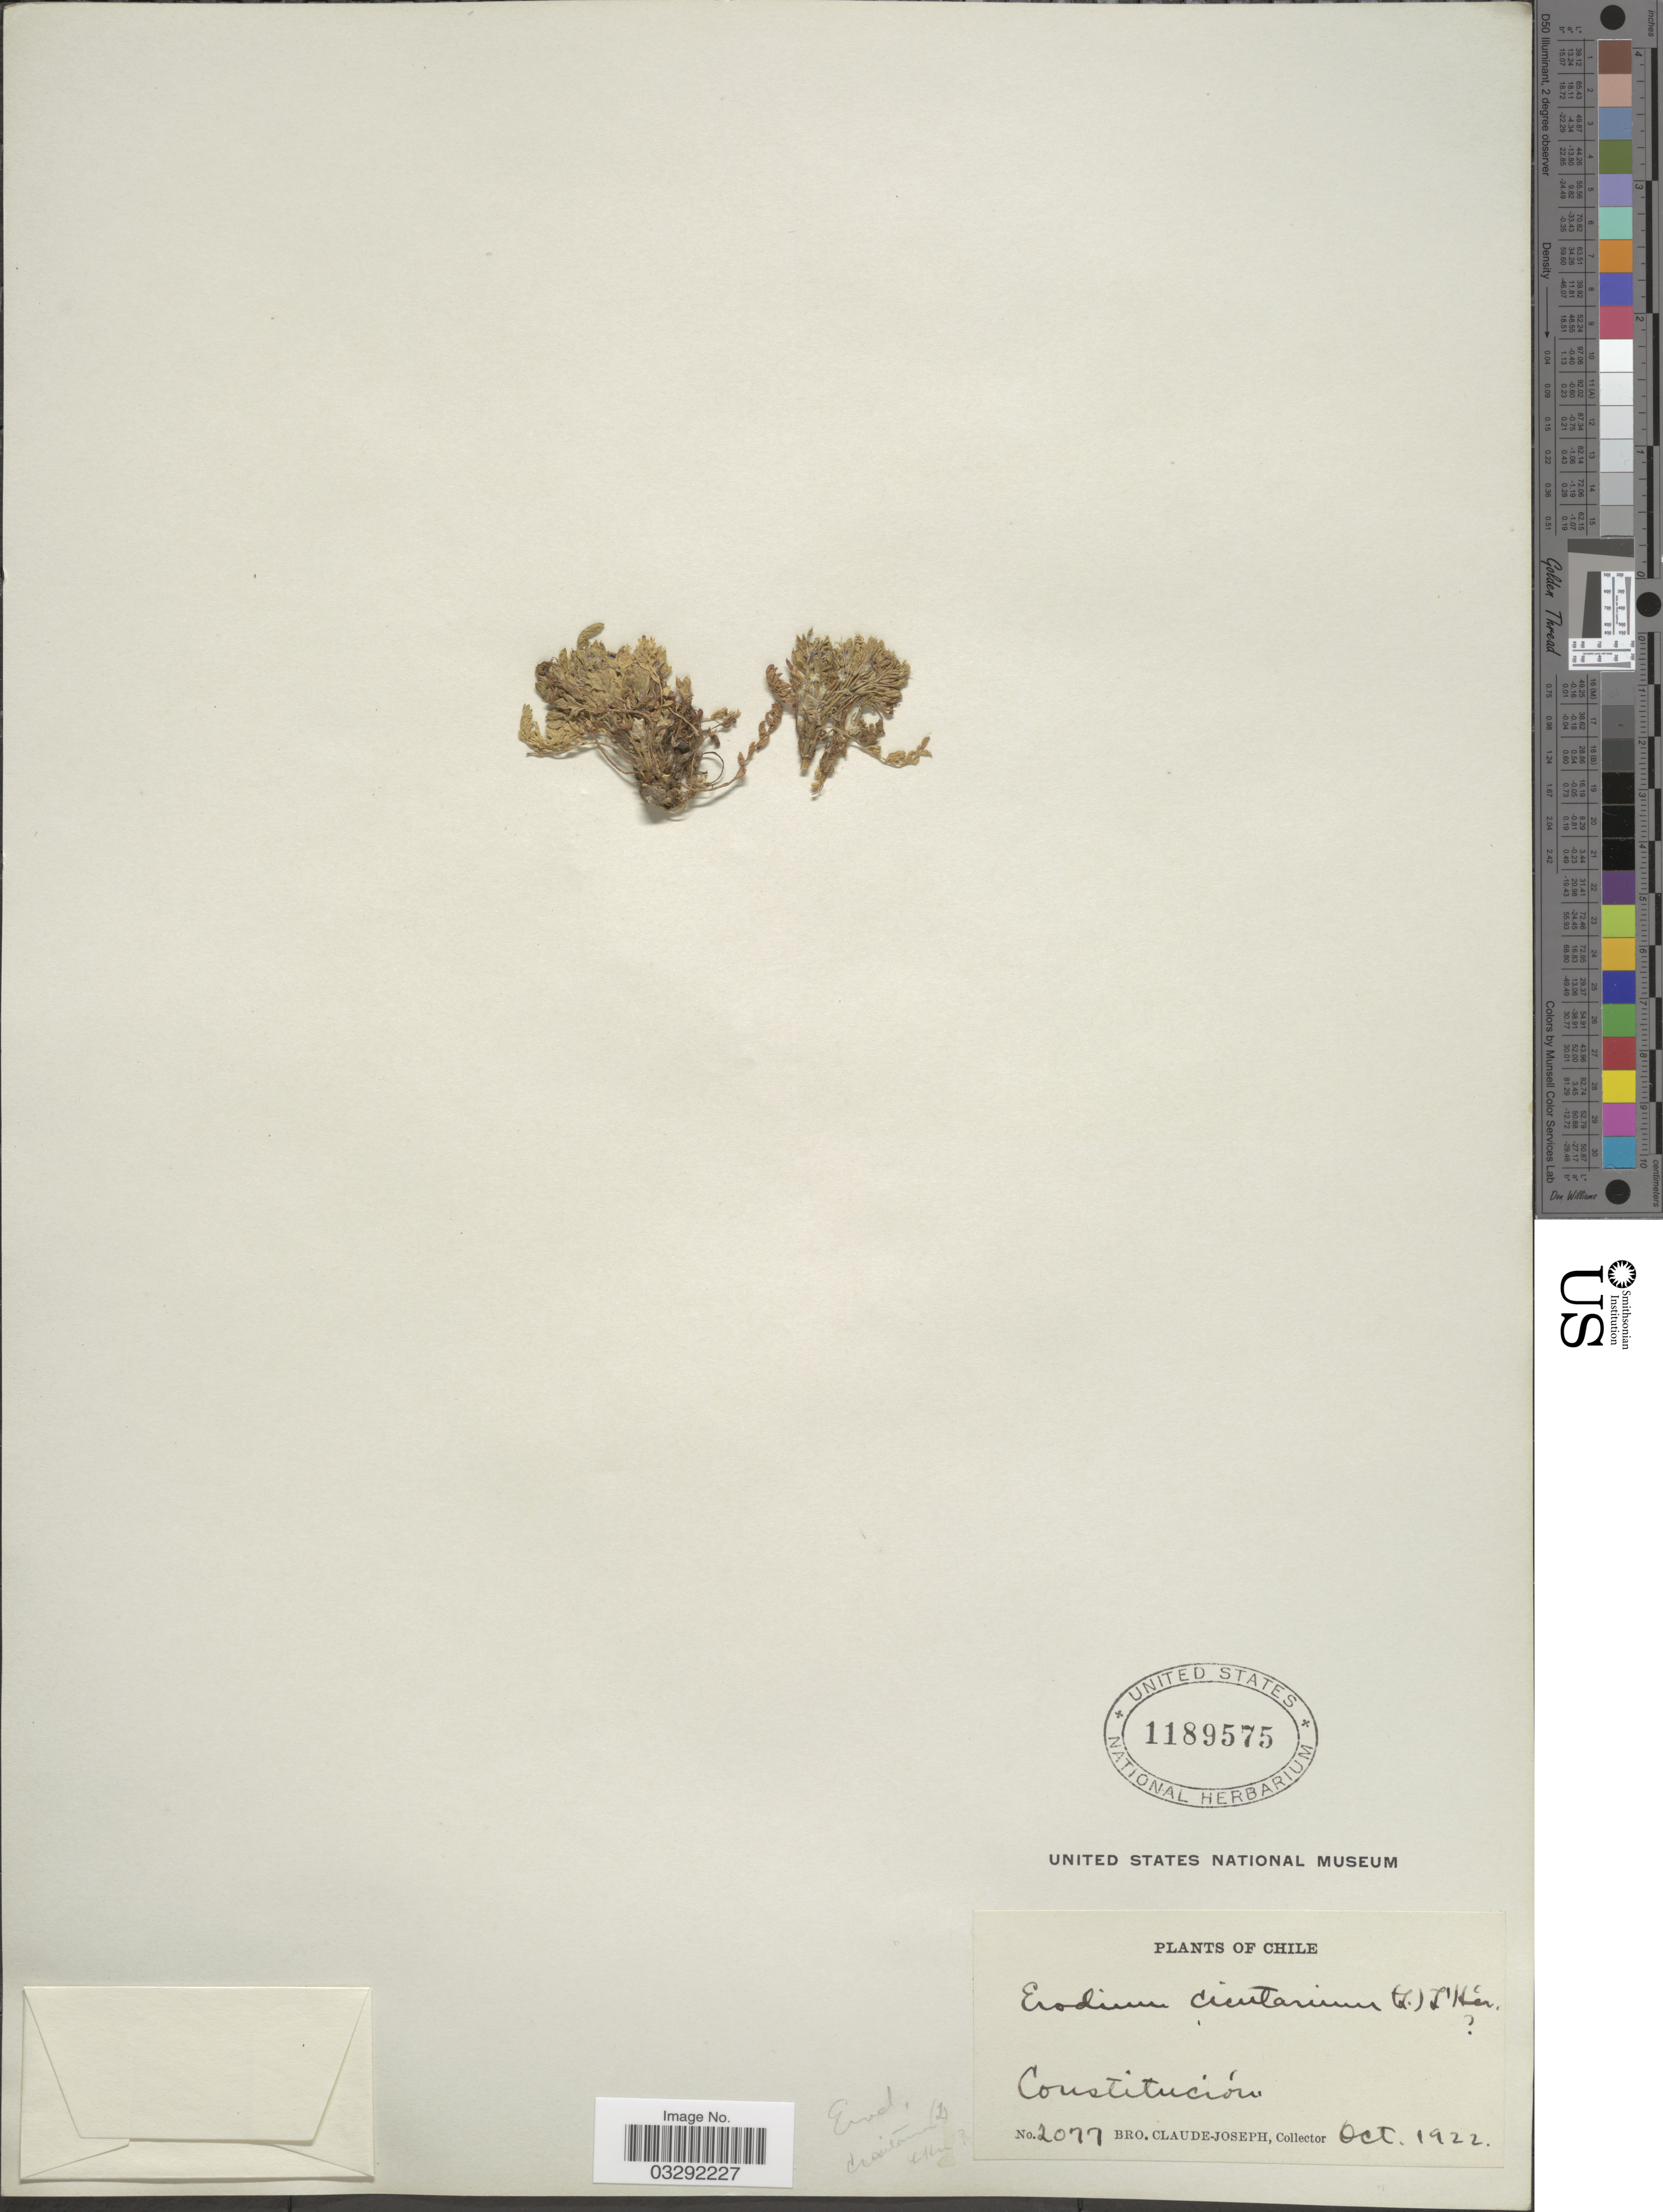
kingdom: Plantae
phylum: Tracheophyta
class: Magnoliopsida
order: Geraniales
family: Geraniaceae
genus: Erodium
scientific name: Erodium cicutarium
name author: (L.) L'Hér.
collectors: Bro. Claude-Joseph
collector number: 2077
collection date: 1922-10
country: Chile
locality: Constitución.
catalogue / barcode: US 1189575